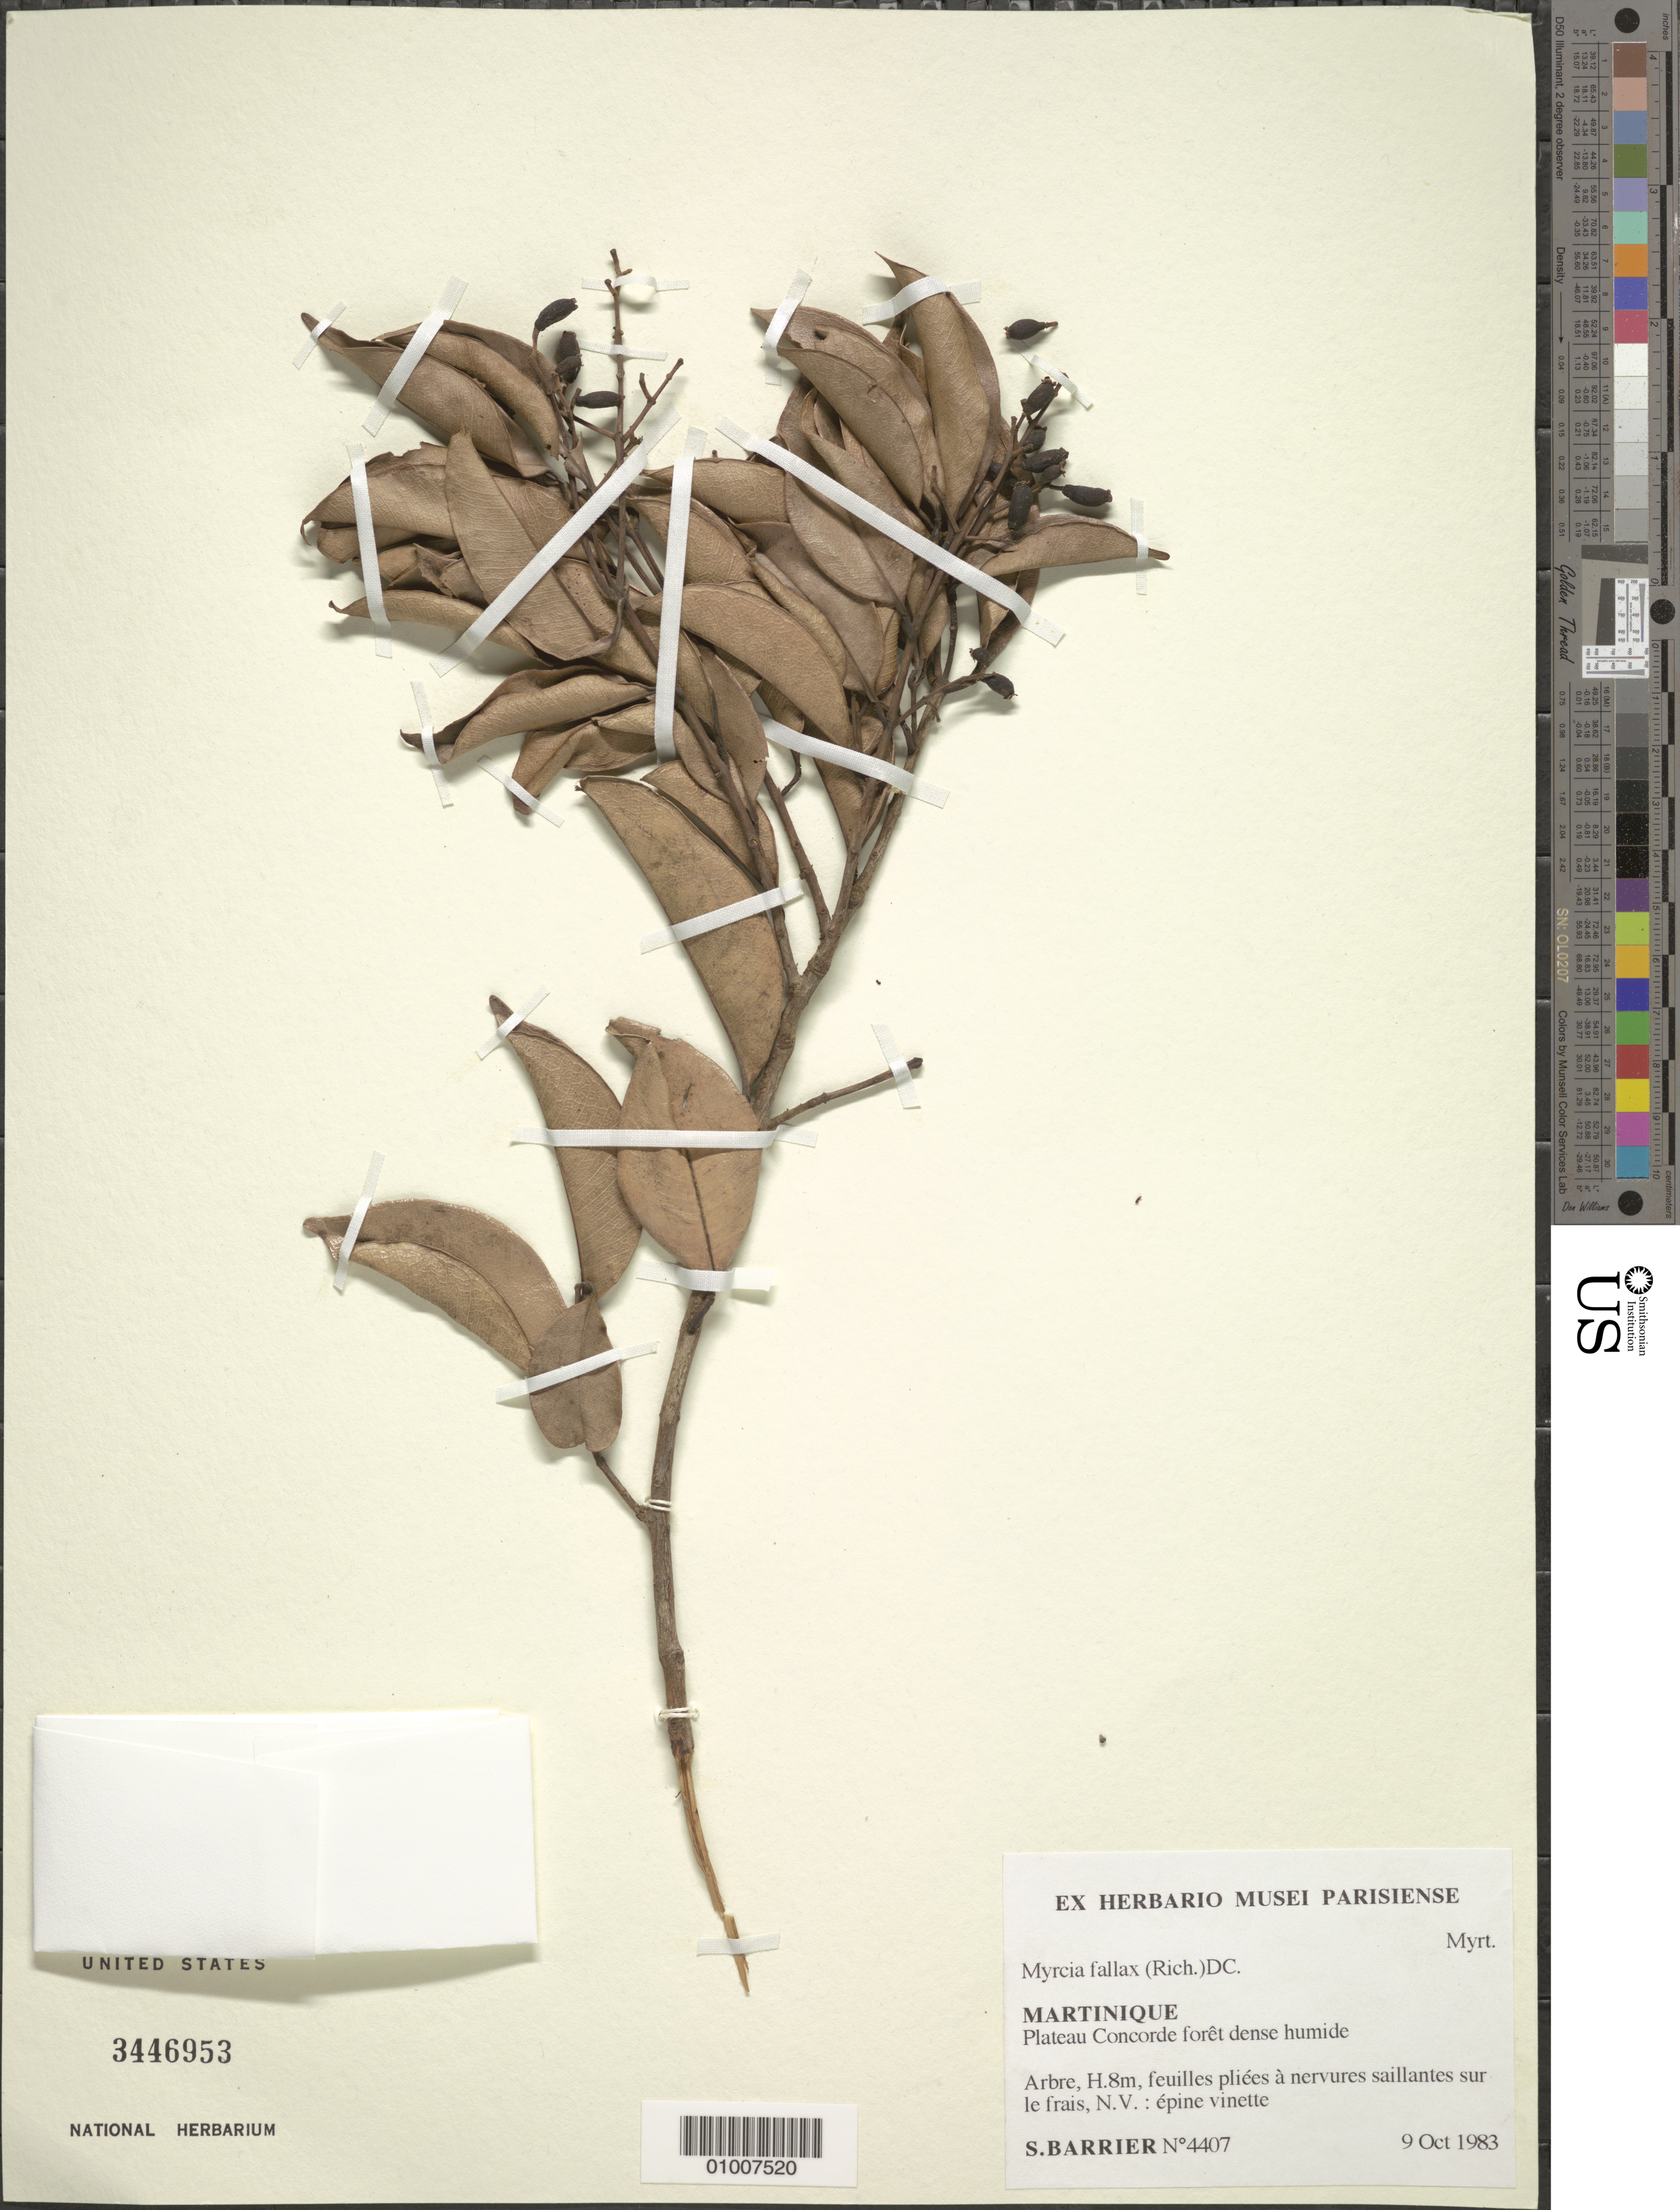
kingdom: Plantae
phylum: Tracheophyta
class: Magnoliopsida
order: Myrtales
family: Myrtaceae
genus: Myrcia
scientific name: Myrcia fallax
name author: (Rich.) DC.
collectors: S. Barrier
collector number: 4407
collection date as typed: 09 Oct 1983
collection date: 1983-10-09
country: Martinique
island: Martinique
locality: Plateau Concorde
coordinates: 0 N, 0 E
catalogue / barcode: US 3446953